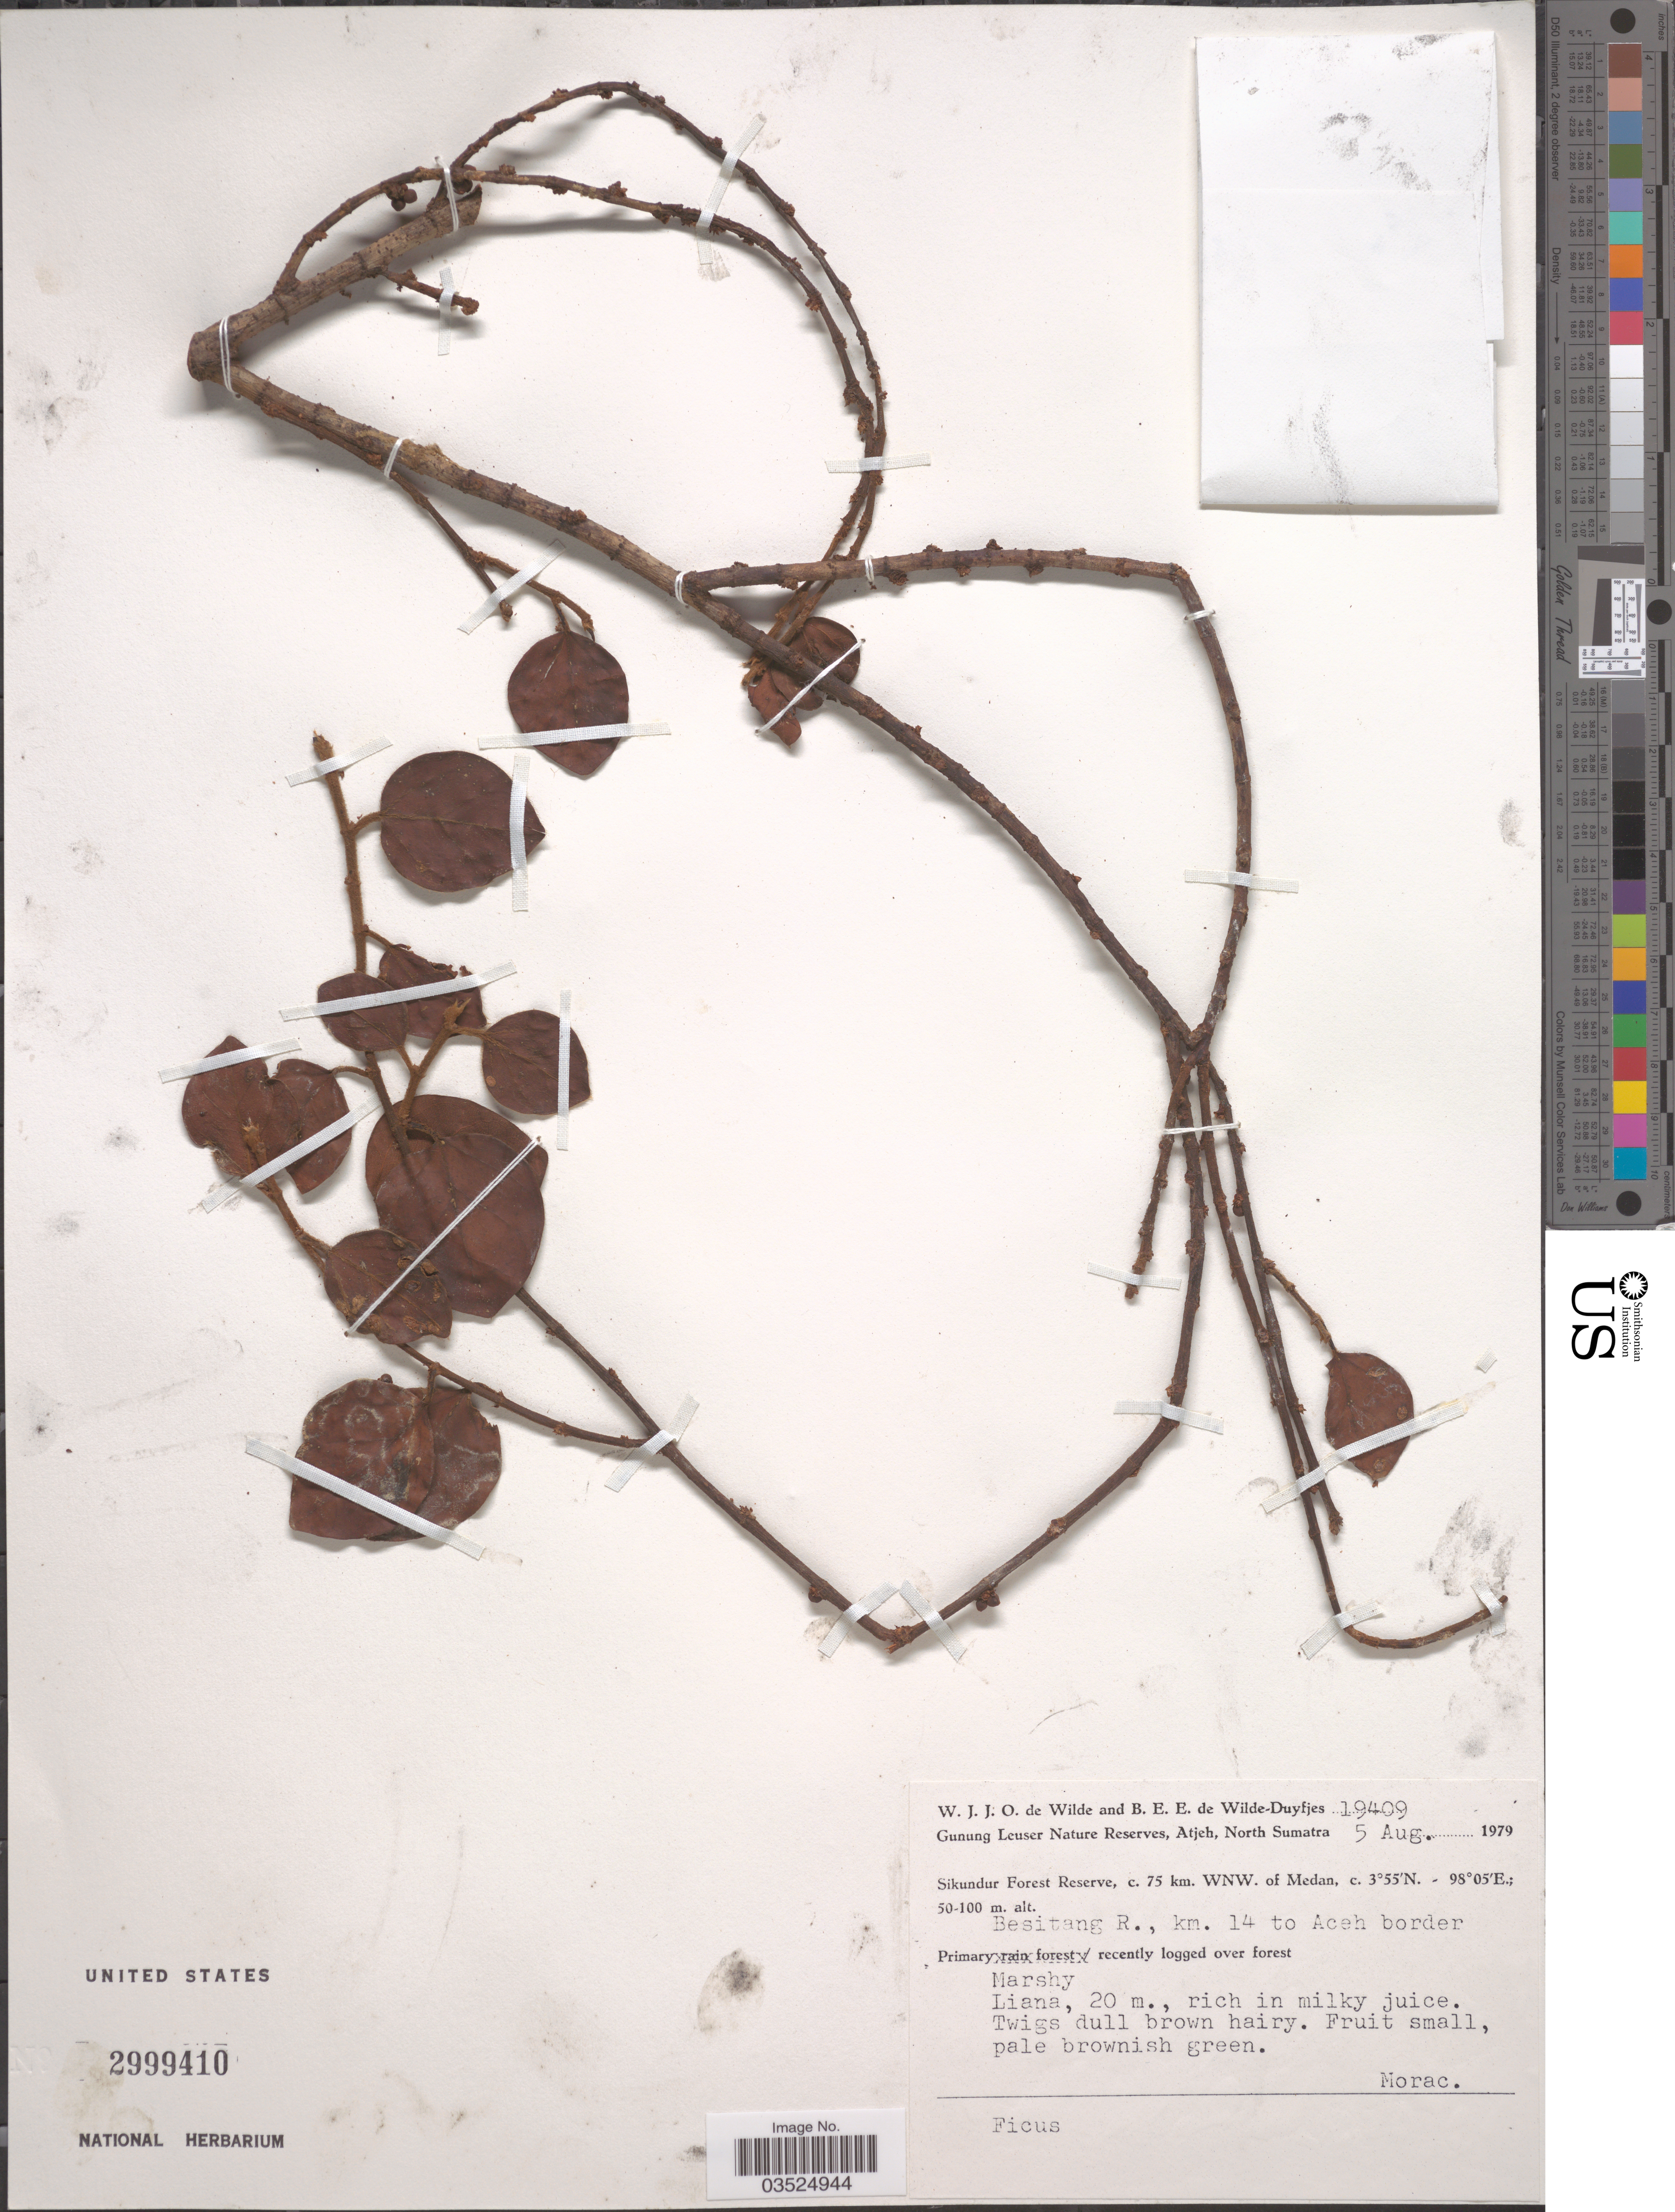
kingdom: Plantae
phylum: Tracheophyta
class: Magnoliopsida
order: Rosales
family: Moraceae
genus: Ficus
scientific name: Ficus sp.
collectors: W. J. de Wilde & B. E. de Wilde-Duyfjes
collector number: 19409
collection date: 1979-08-05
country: Indonesia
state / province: Sumatra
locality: Gunung Leuser Nature Reserve, Atjeh, North Sumatra. Sikundur Forest Reserve, c. 75 km. WNW. of Medan, Besitang R., km. 14 to Aceh border.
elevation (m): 50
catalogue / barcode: US 2999410